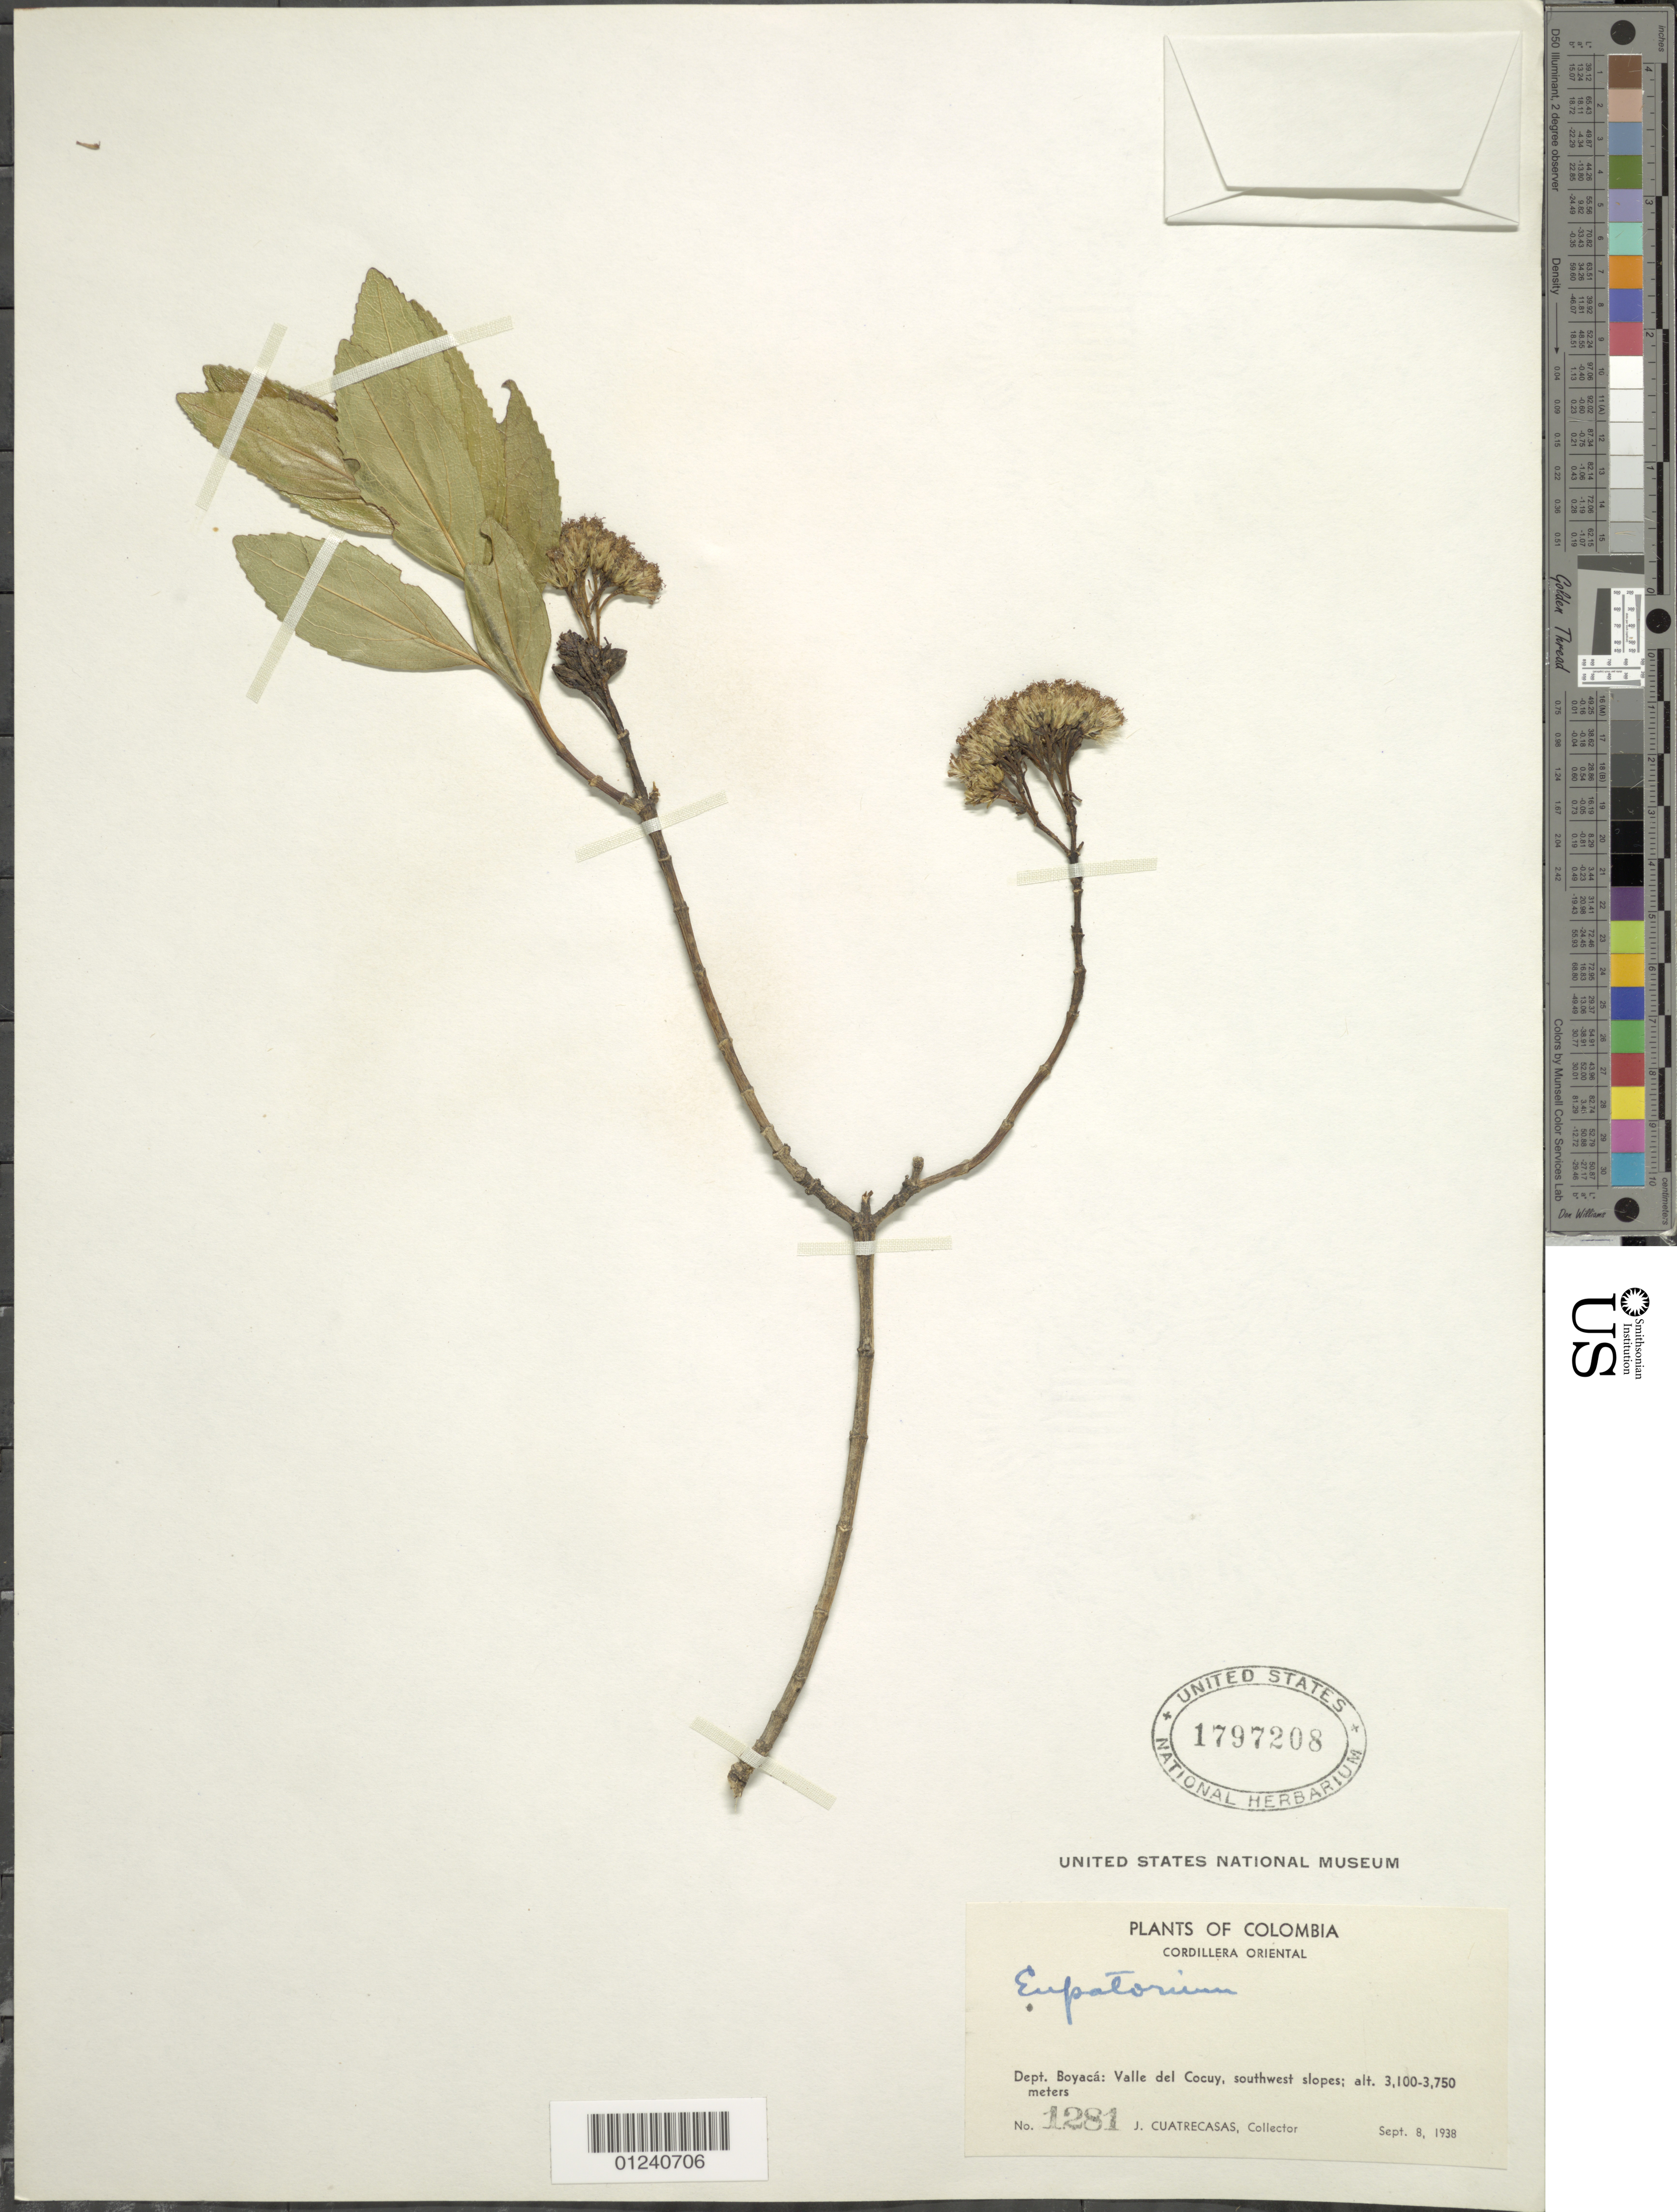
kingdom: Plantae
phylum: Tracheophyta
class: Magnoliopsida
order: Asterales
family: Asteraceae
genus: Ageratina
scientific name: Ageratina sp.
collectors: J. Cuatrecasas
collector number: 1281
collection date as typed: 08 Sep 1938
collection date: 1938-09-08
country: Colombia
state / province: Boyacá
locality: Valle del Cocuy, southwest slopes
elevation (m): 3100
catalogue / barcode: US 1797208